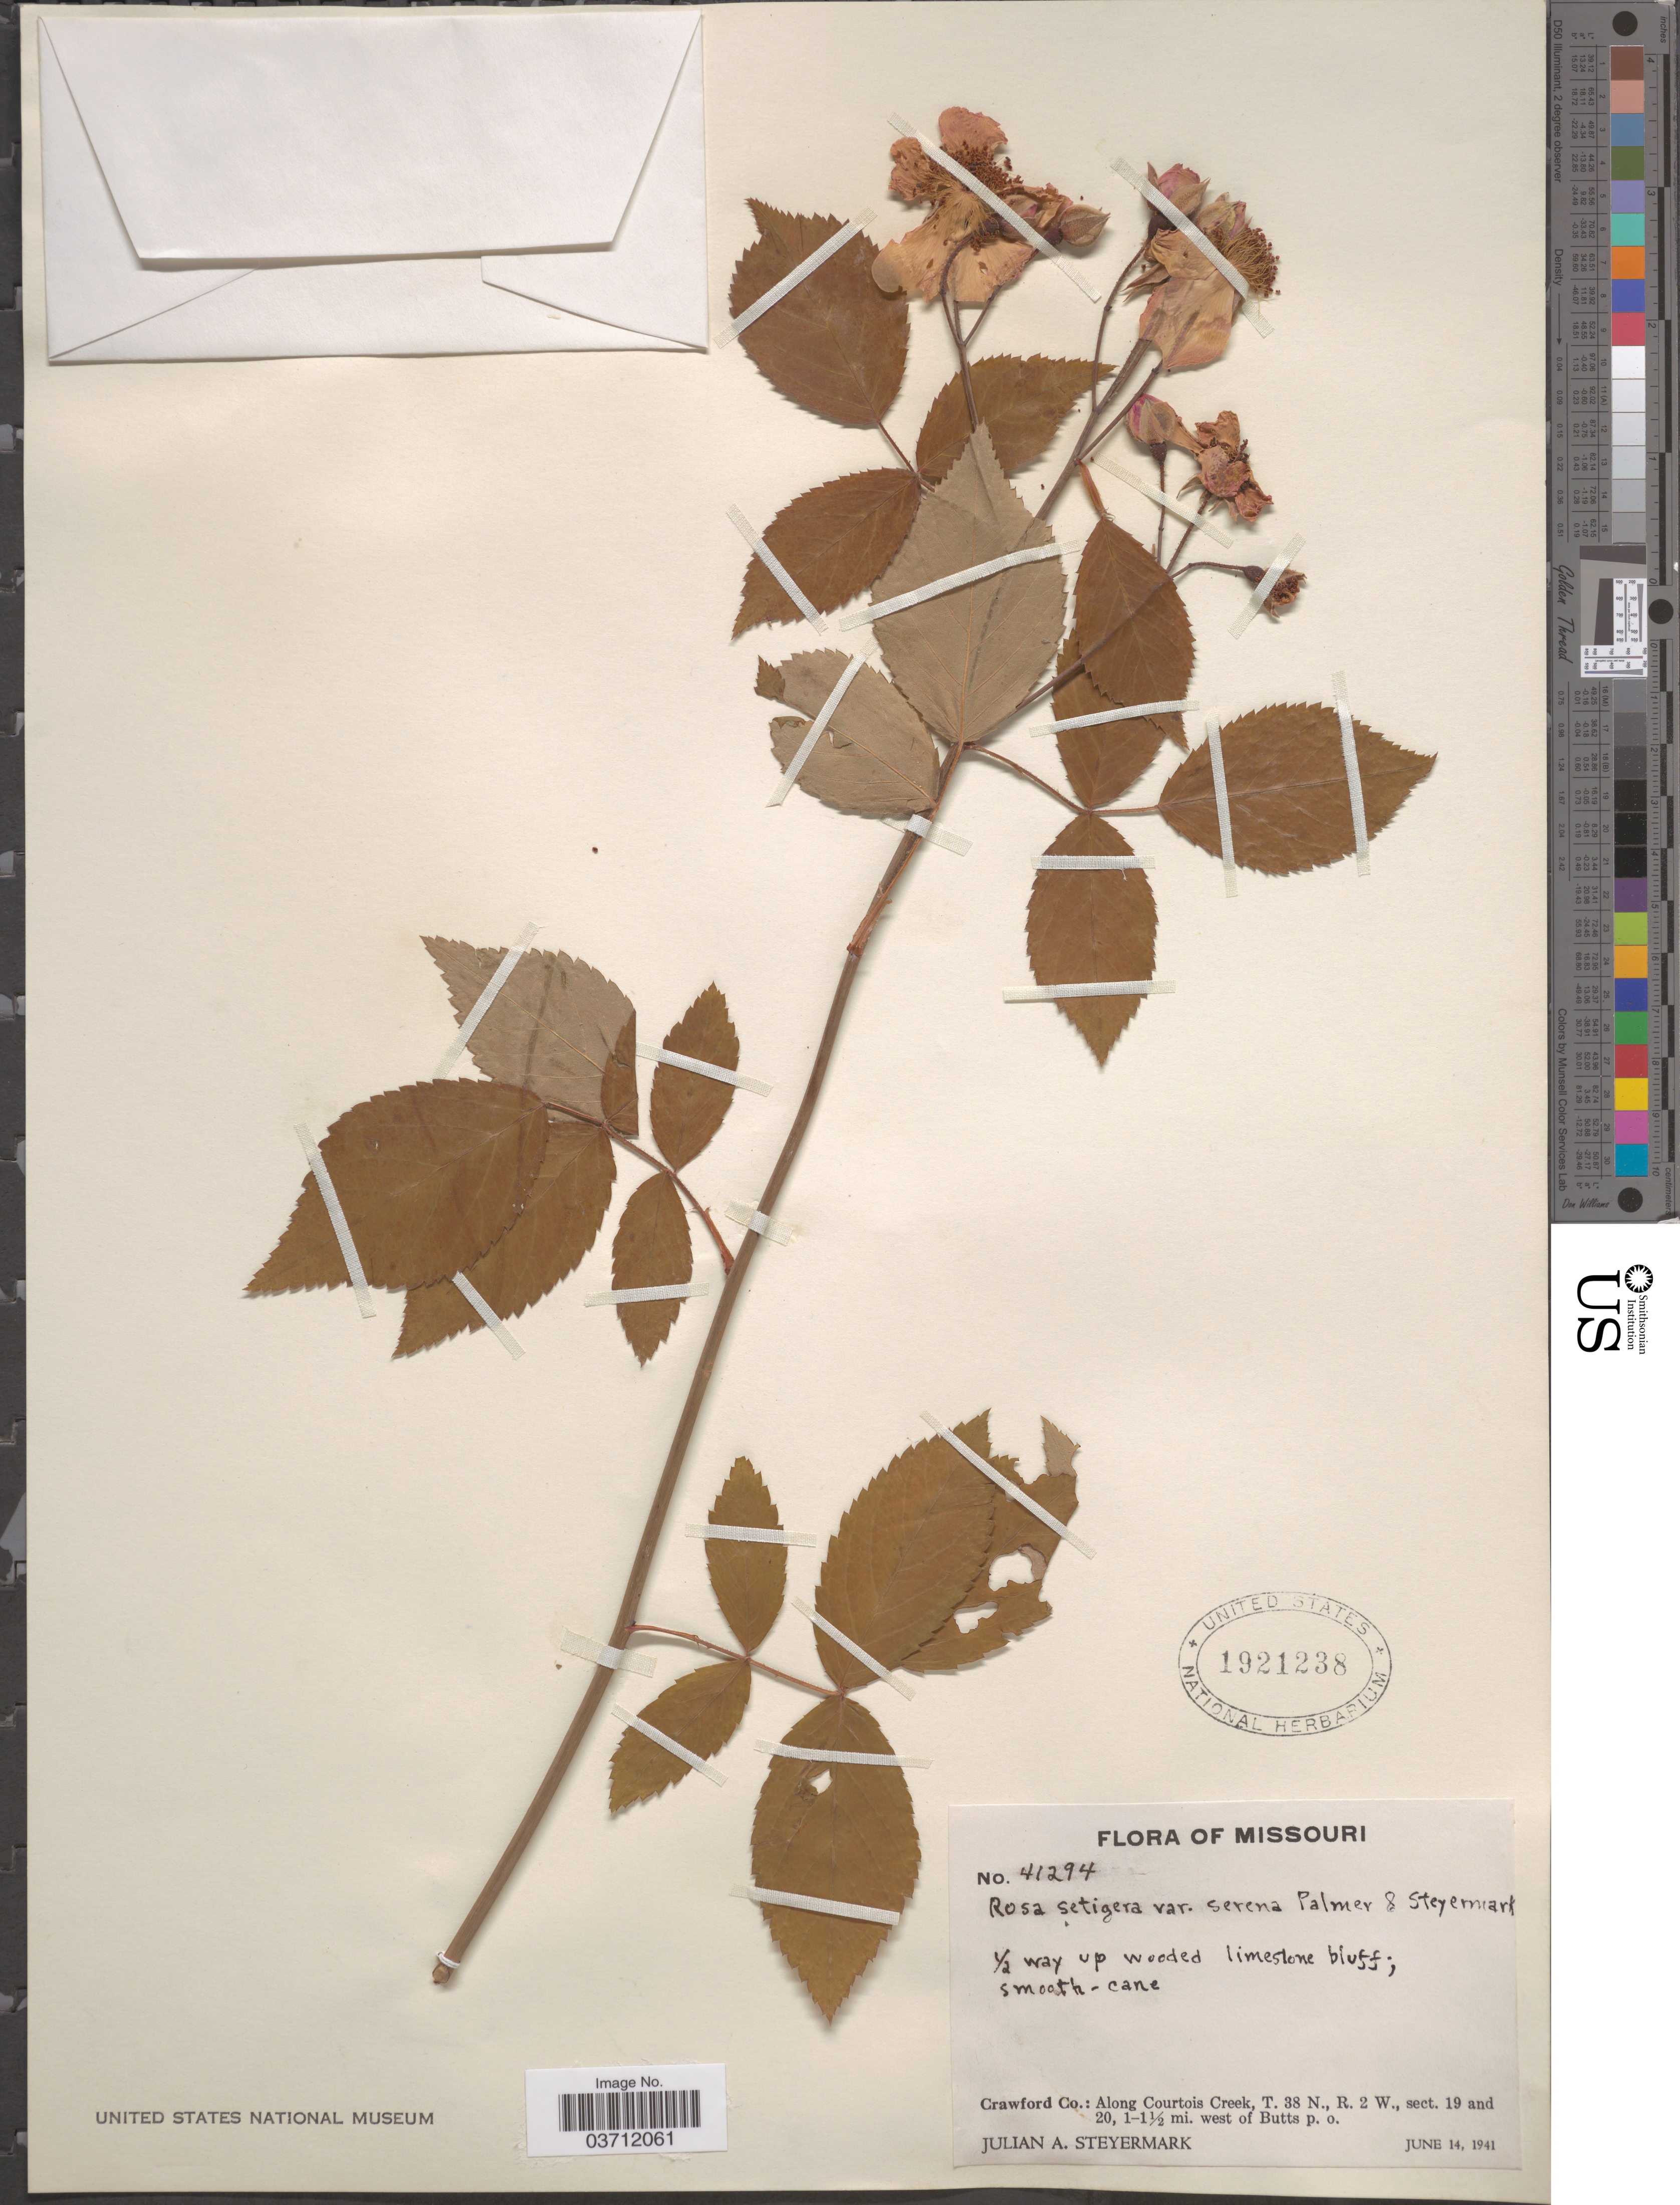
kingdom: Plantae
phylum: Tracheophyta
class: Magnoliopsida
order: Rosales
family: Rosaceae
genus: Rosa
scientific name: Rosa setigera var. serena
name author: E.J. Palmer & Steyerm.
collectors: J. Steyermark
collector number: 41294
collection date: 1941-06-14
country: United States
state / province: Missouri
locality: Crawford Co.: Along Courtois Creek, T. 38 N., R. 2 W., sect. 19 and 20, 1-1½ mi. west of Butts p.o.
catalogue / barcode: US 1921238